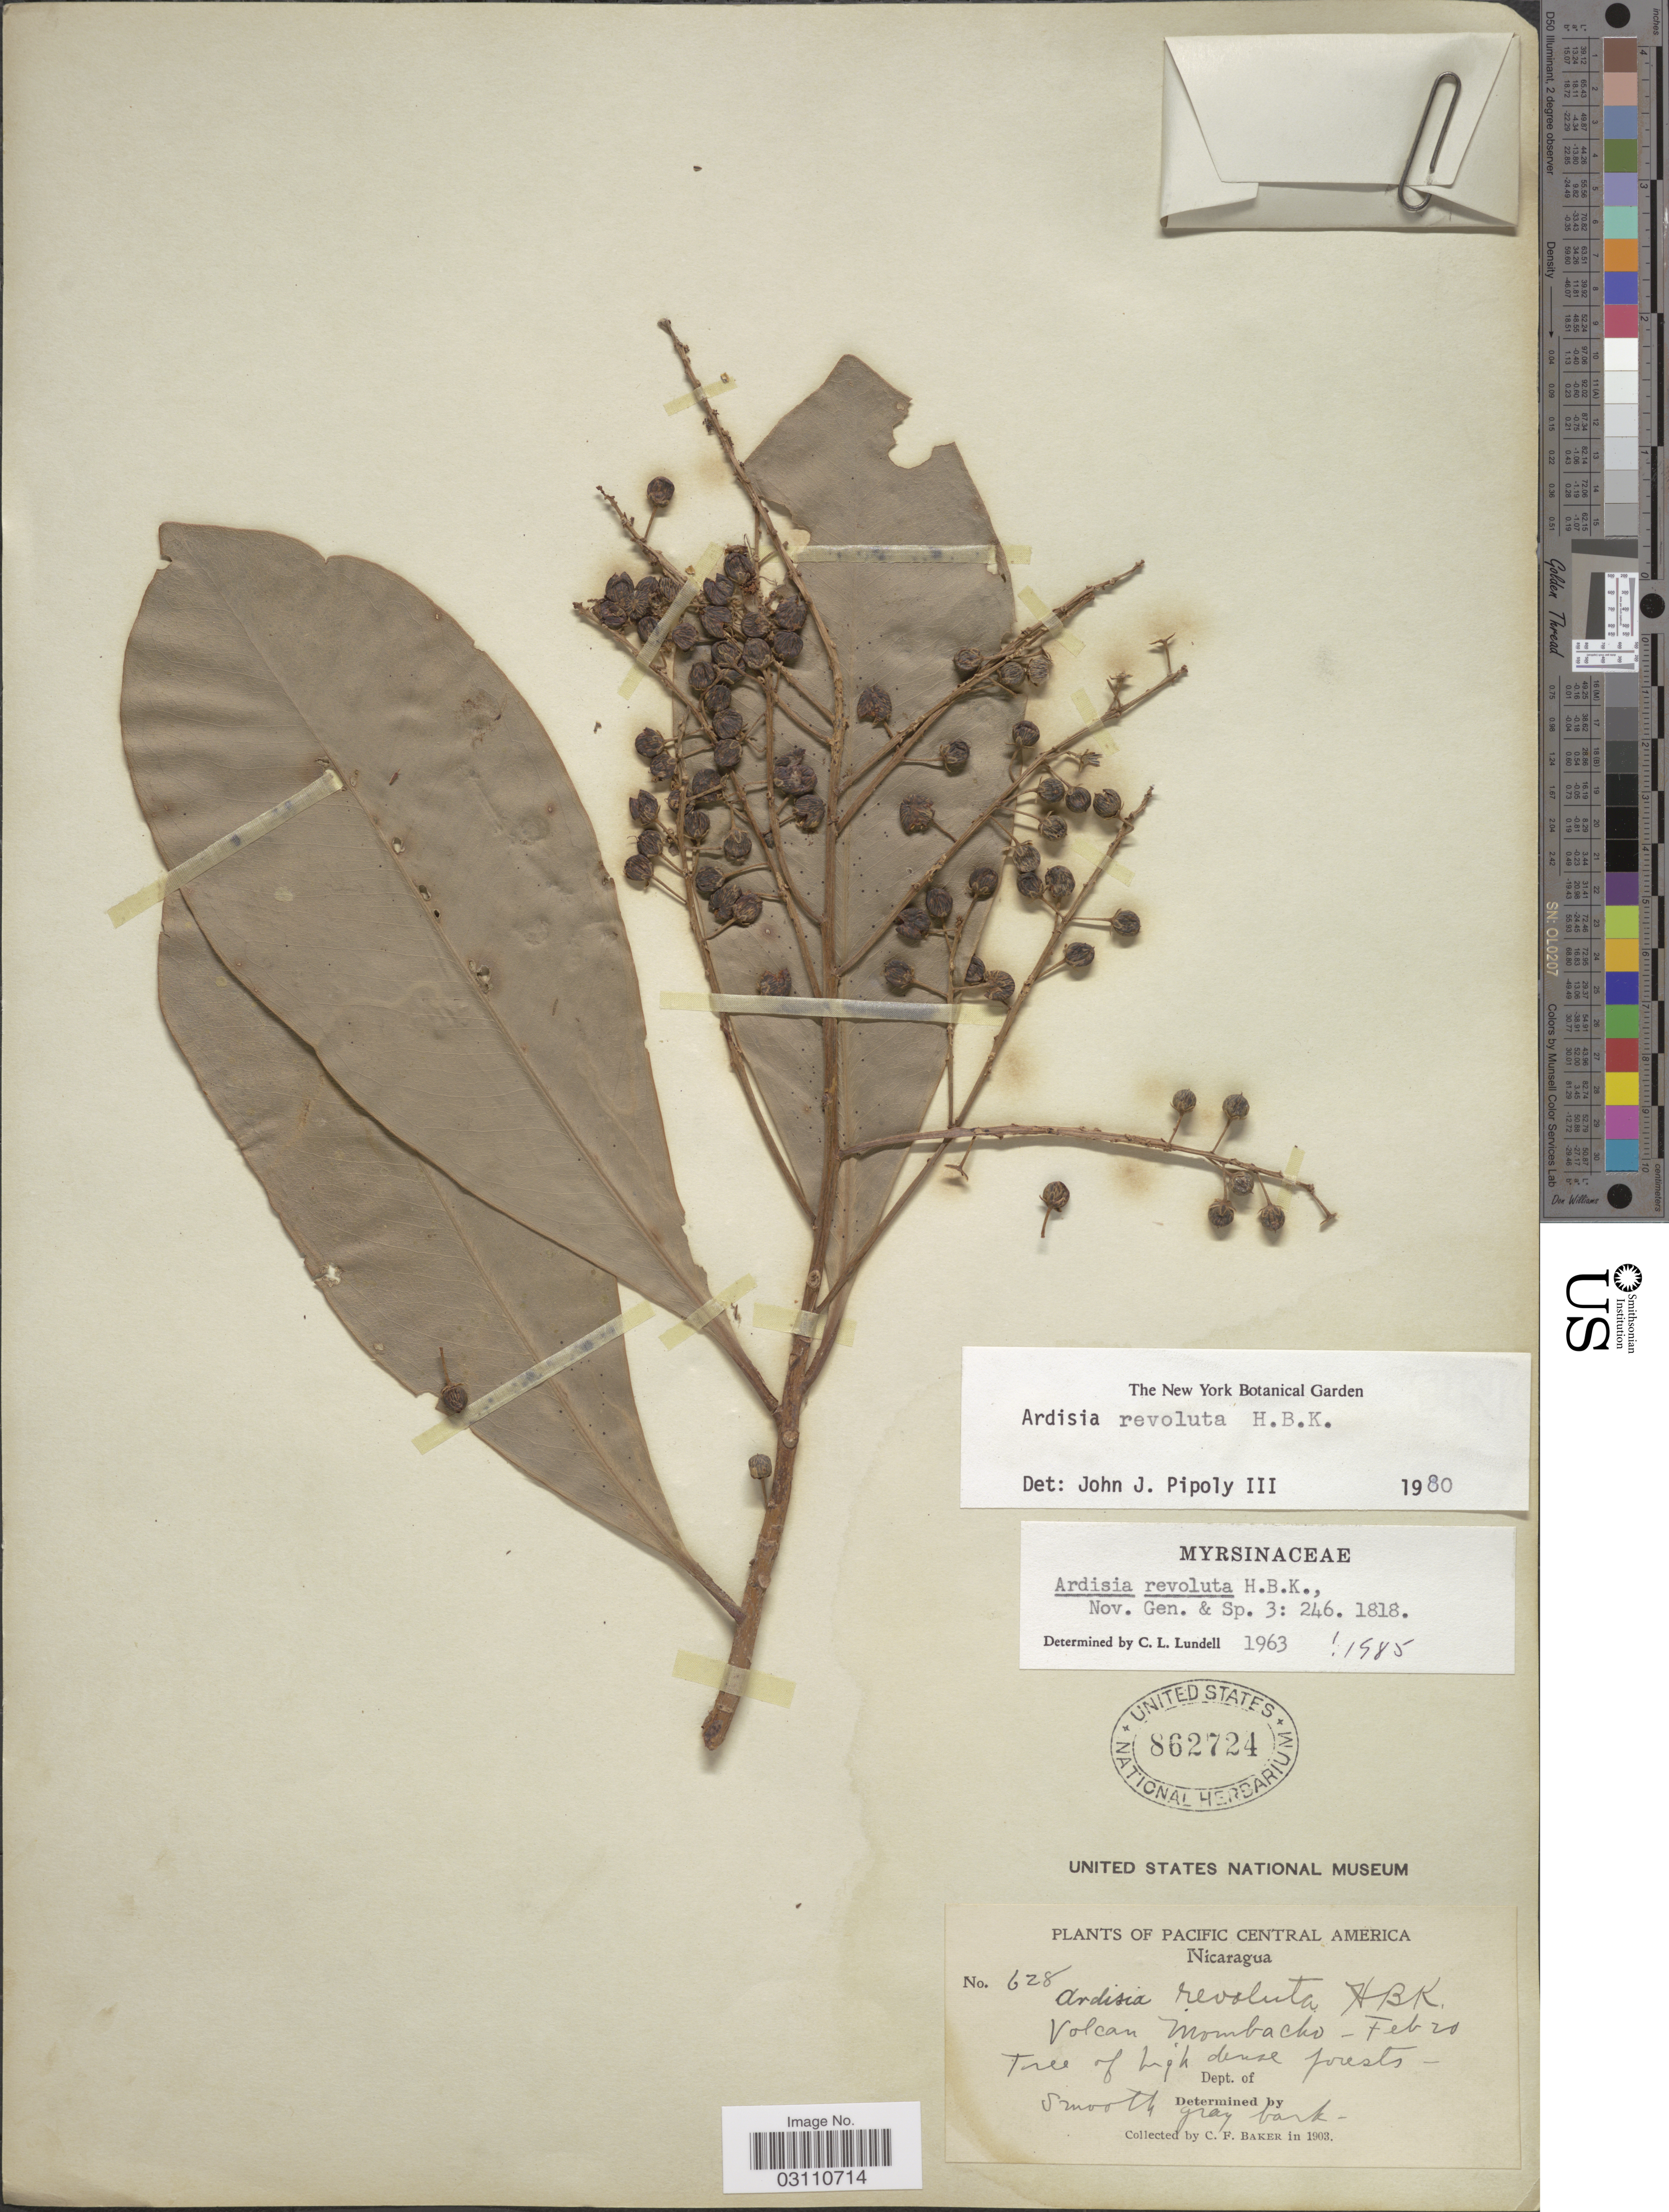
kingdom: Plantae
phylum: Tracheophyta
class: Magnoliopsida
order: Ericales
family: Primulaceae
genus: Ardisia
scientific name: Ardisia revoluta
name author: Kunth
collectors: C. F. Baker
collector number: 628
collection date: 1903-02-20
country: Nicaragua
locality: Pacific Central America. Volcan Mombacho.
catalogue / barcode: US 862724